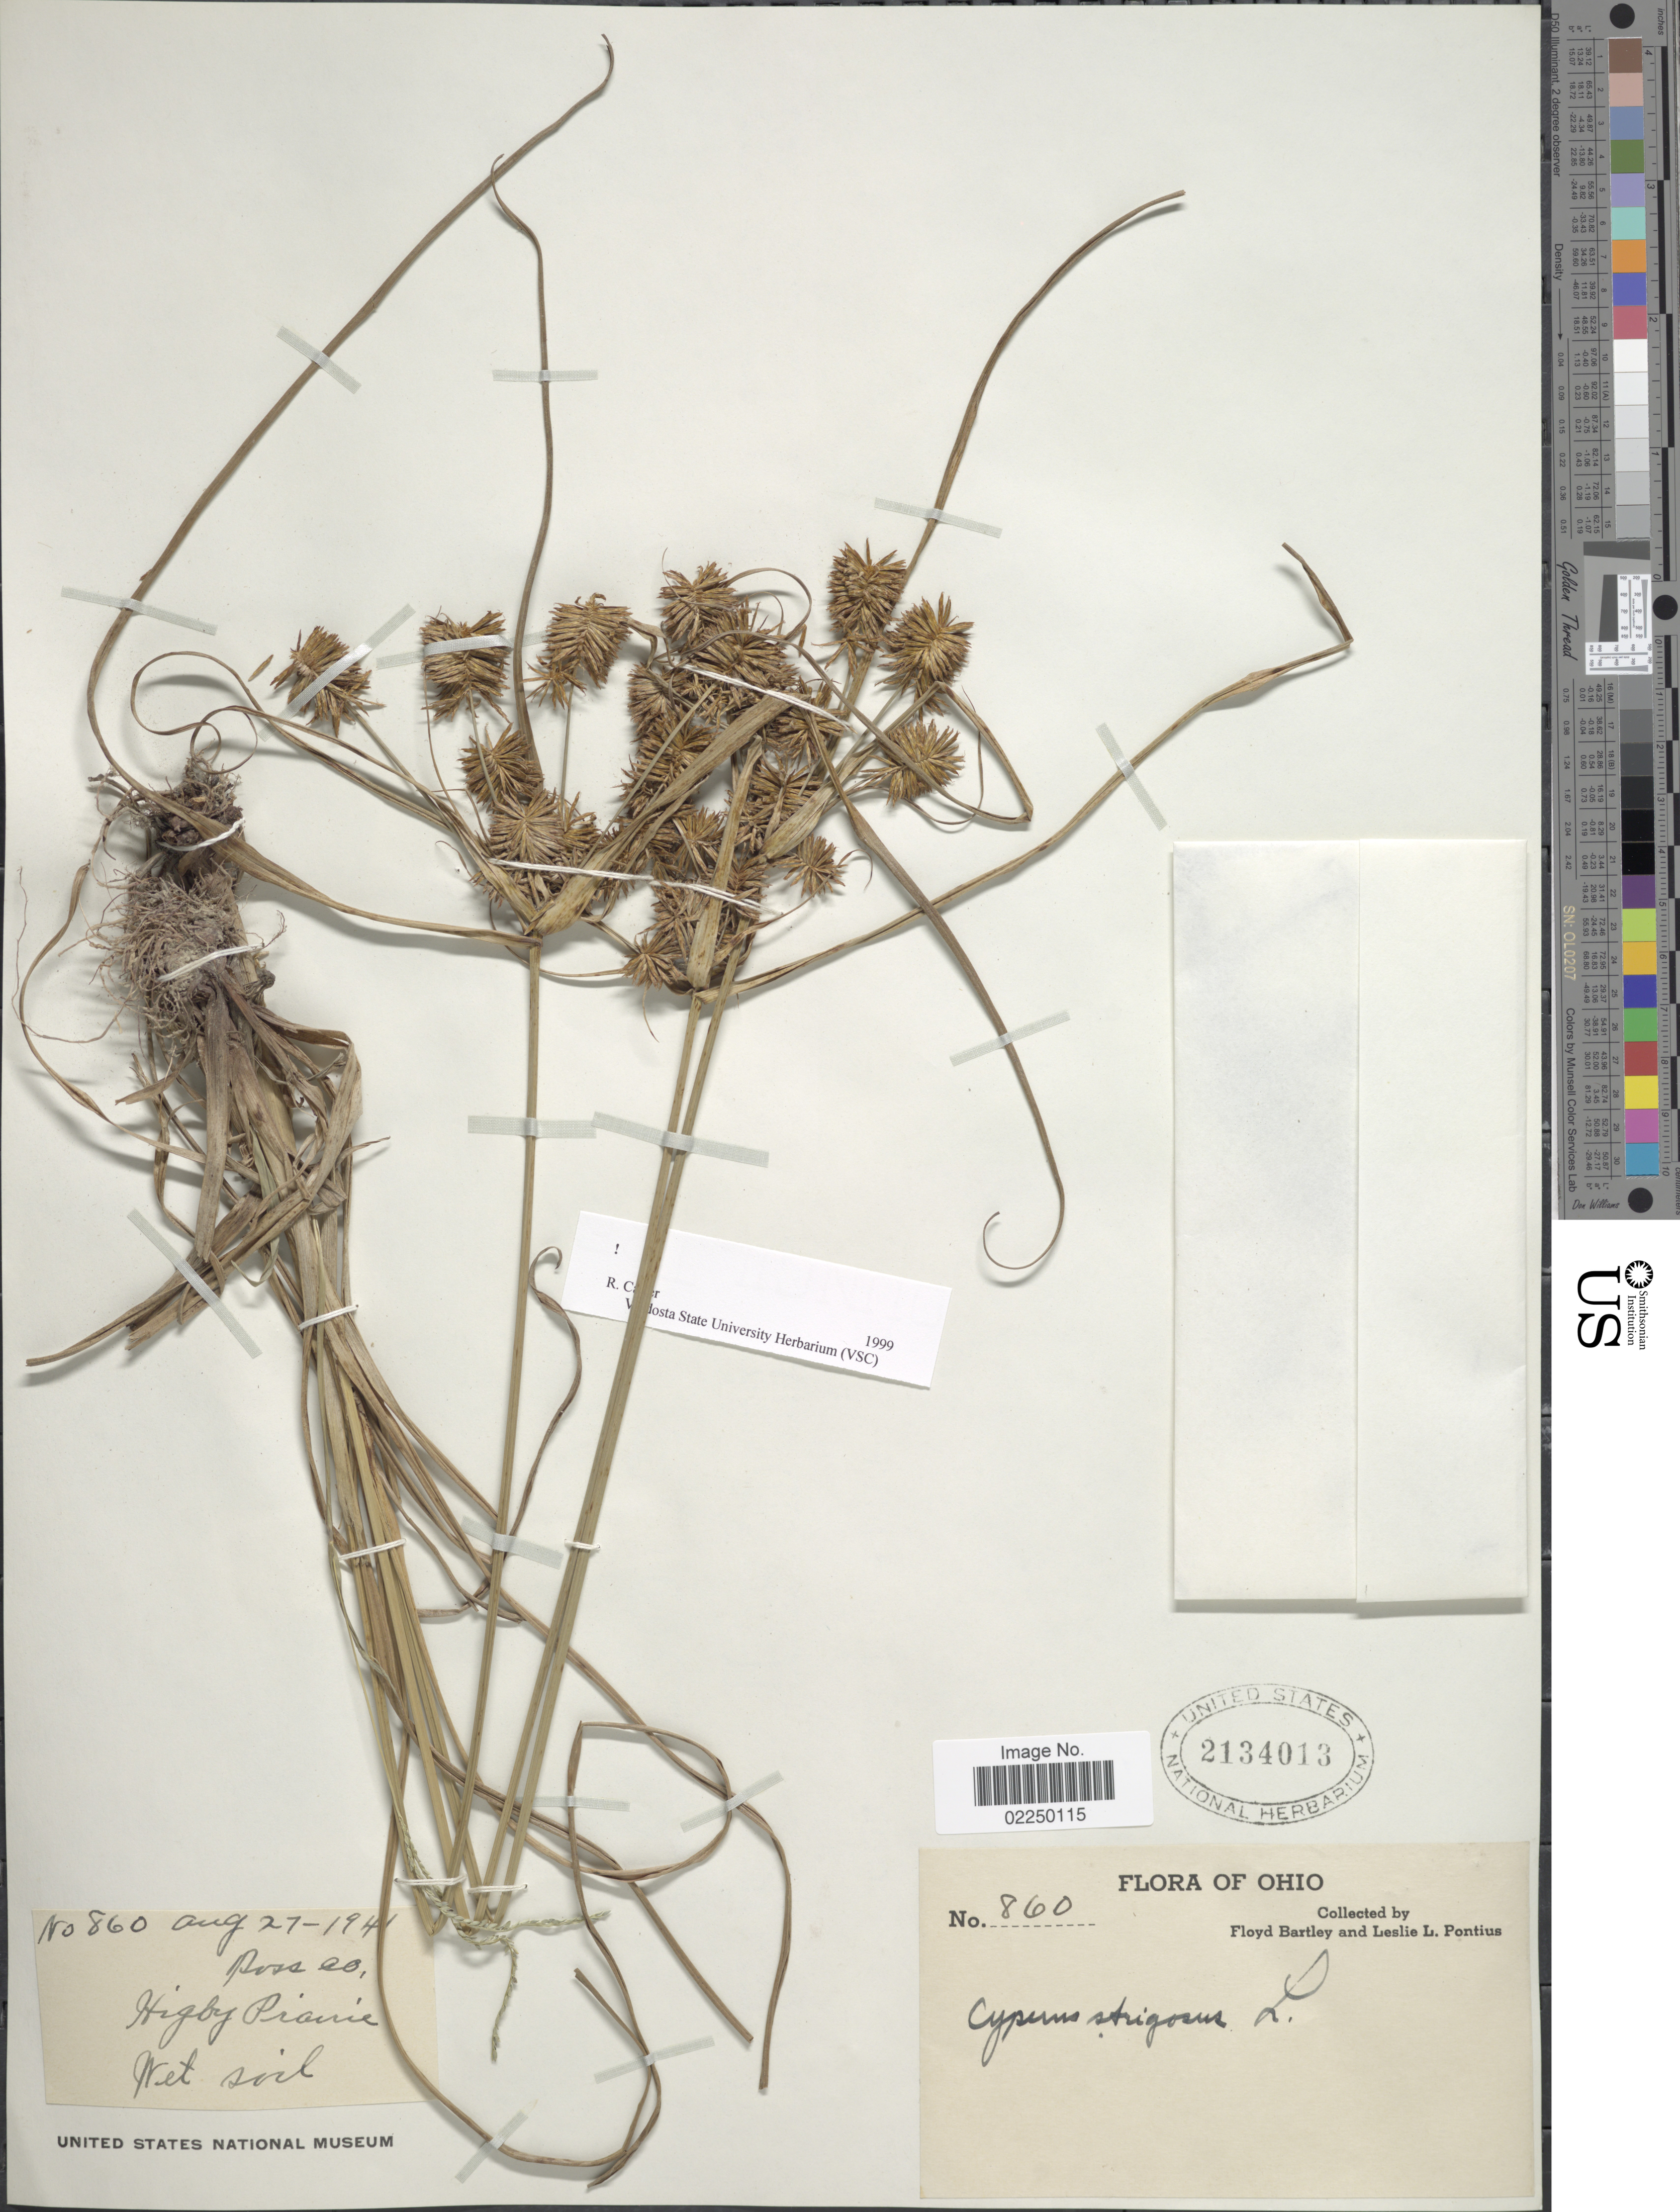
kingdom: Plantae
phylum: Tracheophyta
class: Liliopsida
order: Poales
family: Cyperaceae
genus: Cyperus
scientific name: Cyperus strigosus L.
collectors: F. Bartley & L. L. Pontious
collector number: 860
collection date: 1941-08-27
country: United States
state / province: Ohio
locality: Ross Co., Highby Prairie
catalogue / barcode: US 2134013